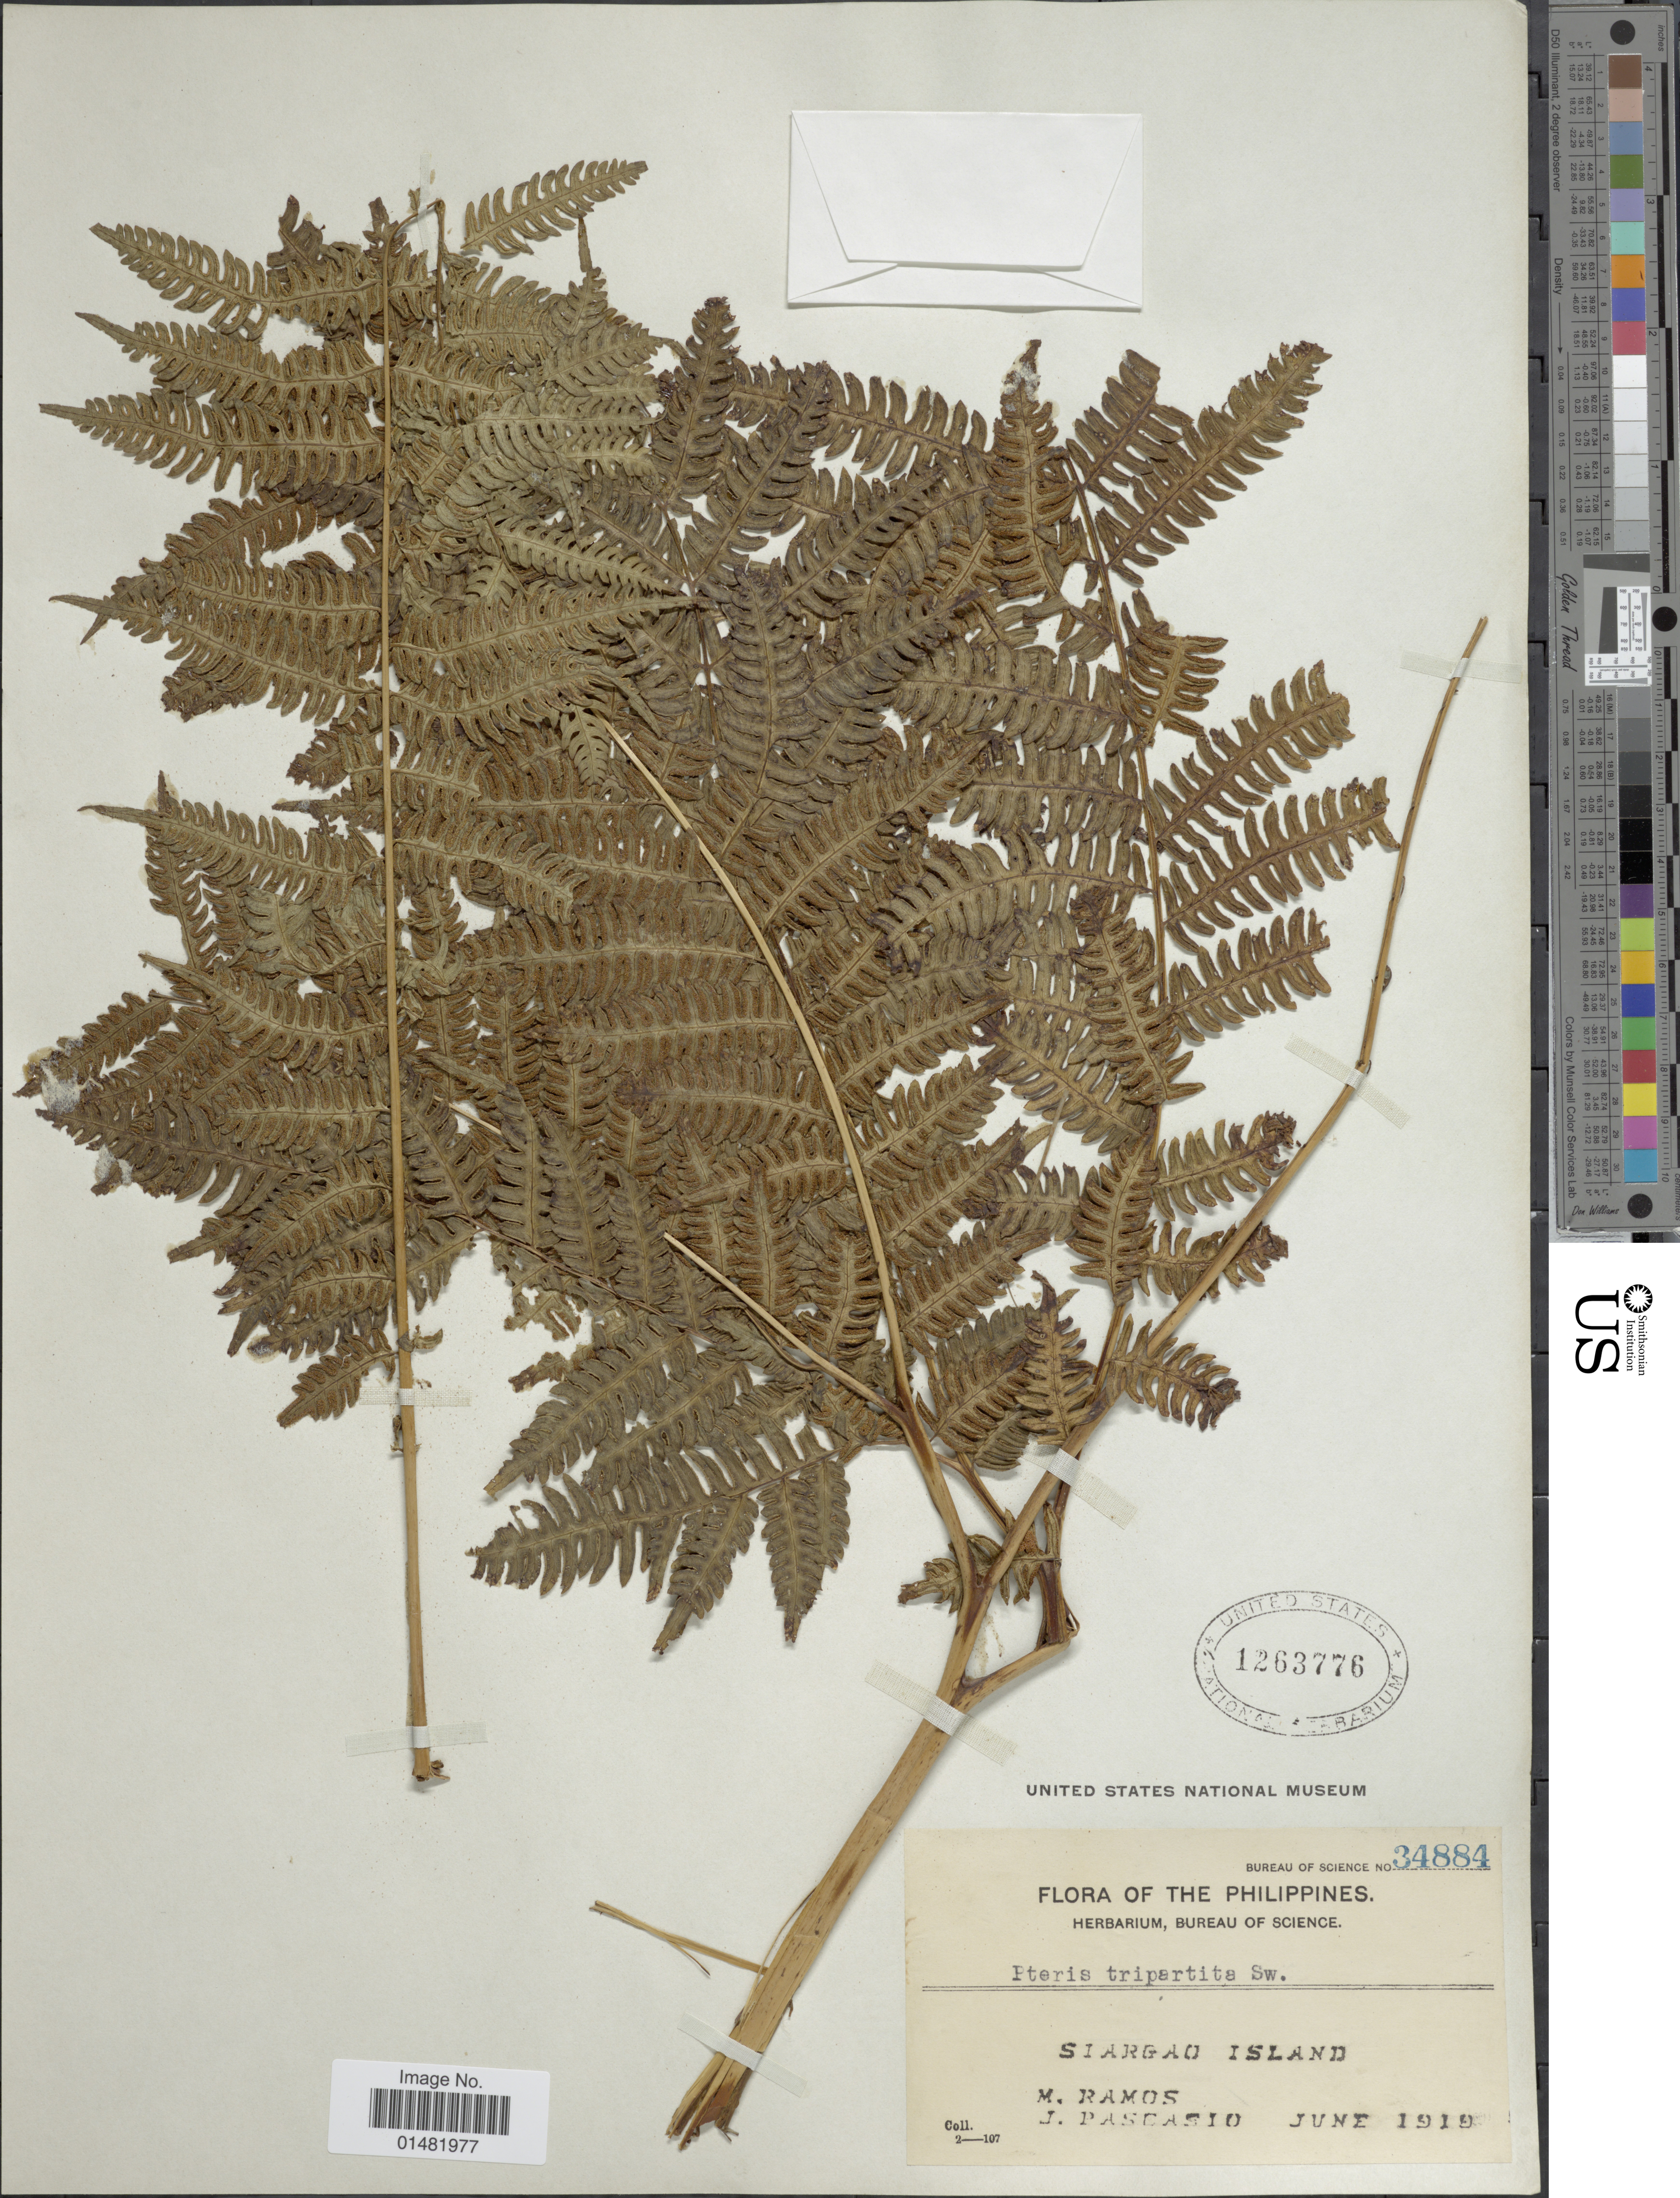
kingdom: Plantae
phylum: Tracheophyta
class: Polypodiopsida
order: Polypodiales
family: Pteridaceae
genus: Pteris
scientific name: Pteris tripartita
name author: Sw.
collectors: M. Ramos & J. Pascasio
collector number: Bureau of Science 34884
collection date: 1919-06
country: Philippines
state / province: Caraga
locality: Siargao Island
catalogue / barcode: US 1263776